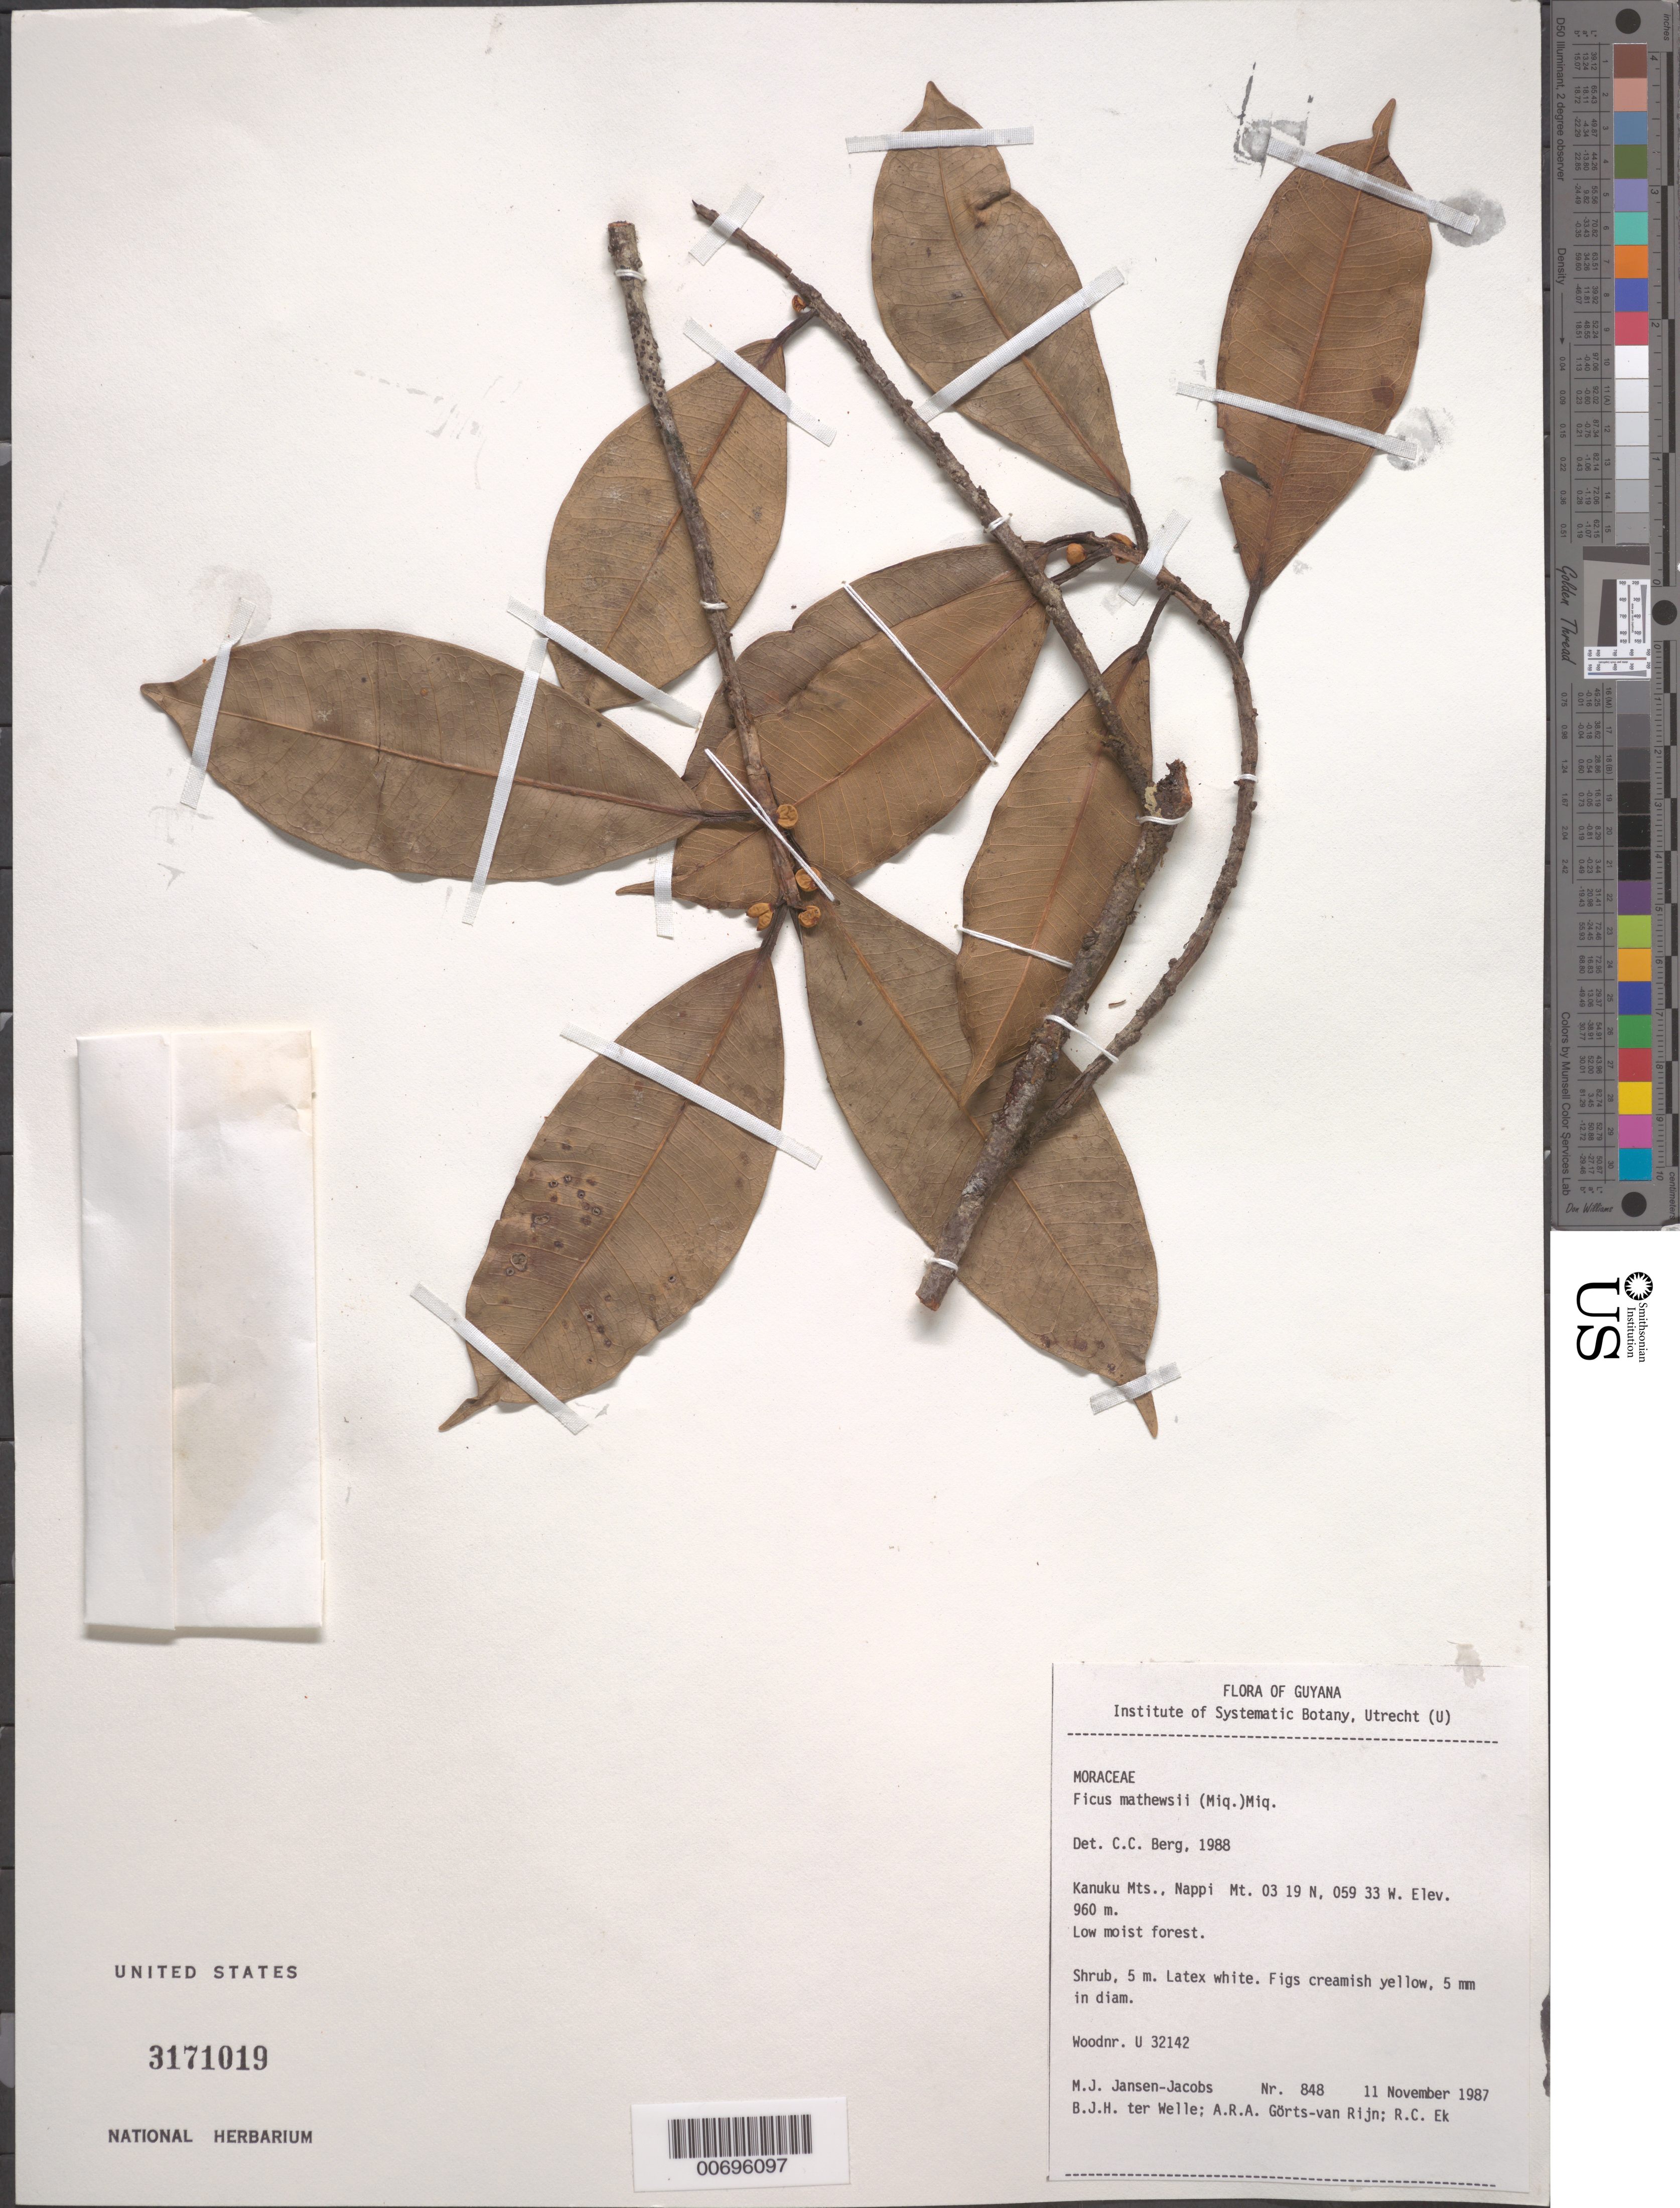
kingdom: Plantae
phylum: Tracheophyta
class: Magnoliopsida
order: Rosales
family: Moraceae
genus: Ficus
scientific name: Ficus mathewsii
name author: (Miq.) Miq.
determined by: Berg, C. C.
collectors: M. J. Jansen-Jacobs, B. Welle, A. .R. A. Görts-van Rijn & R. C. Ek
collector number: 848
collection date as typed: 11-Nov-87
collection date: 1987-11-11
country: Guyana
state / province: U. Takutu-U. Essequibo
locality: Kanuku Mts., Nappi Mt.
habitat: Low moist forest.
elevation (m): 960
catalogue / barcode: US 3171019